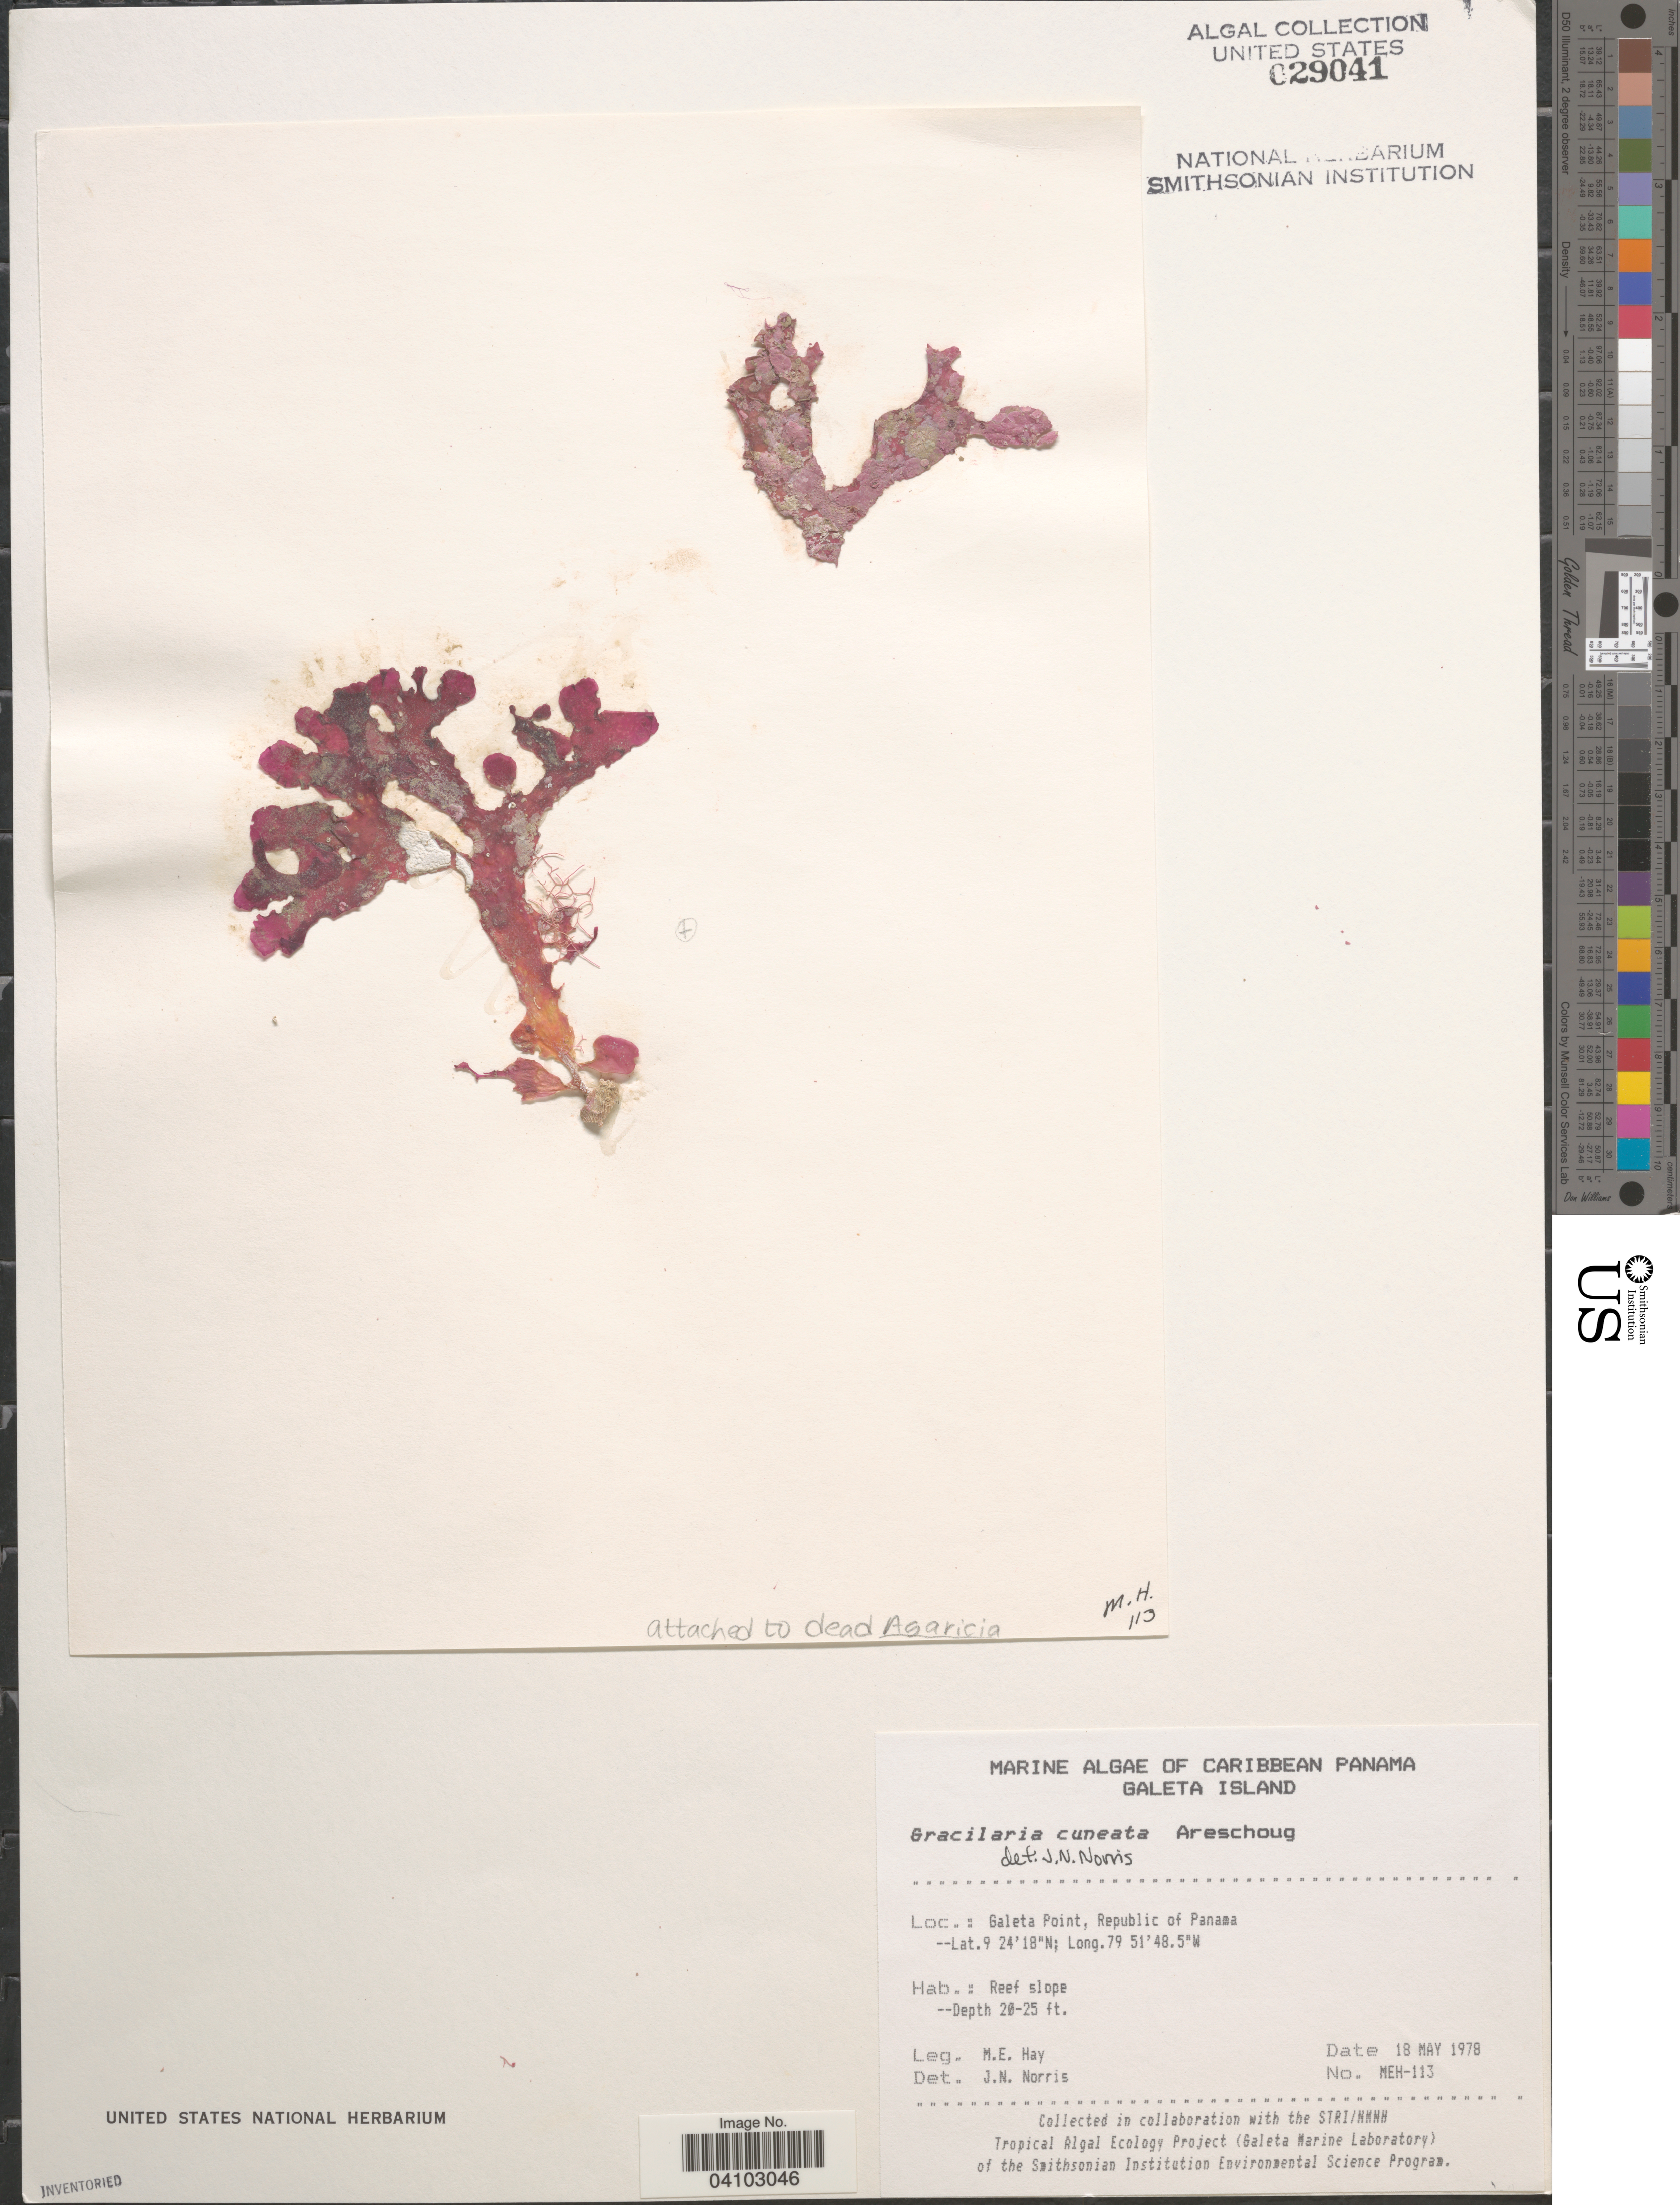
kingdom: Plantae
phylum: Rhodophyta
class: Florideophyceae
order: Gracilariales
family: Gracilariaceae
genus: Gracilaria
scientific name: Gracilaria cuneata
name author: Aresch.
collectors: M. E. Hay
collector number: MEH-113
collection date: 1978-05-18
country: Panama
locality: Caribbean Panama. Galeta Island. Galeta Point, Republic of Panama.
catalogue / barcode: US 29041